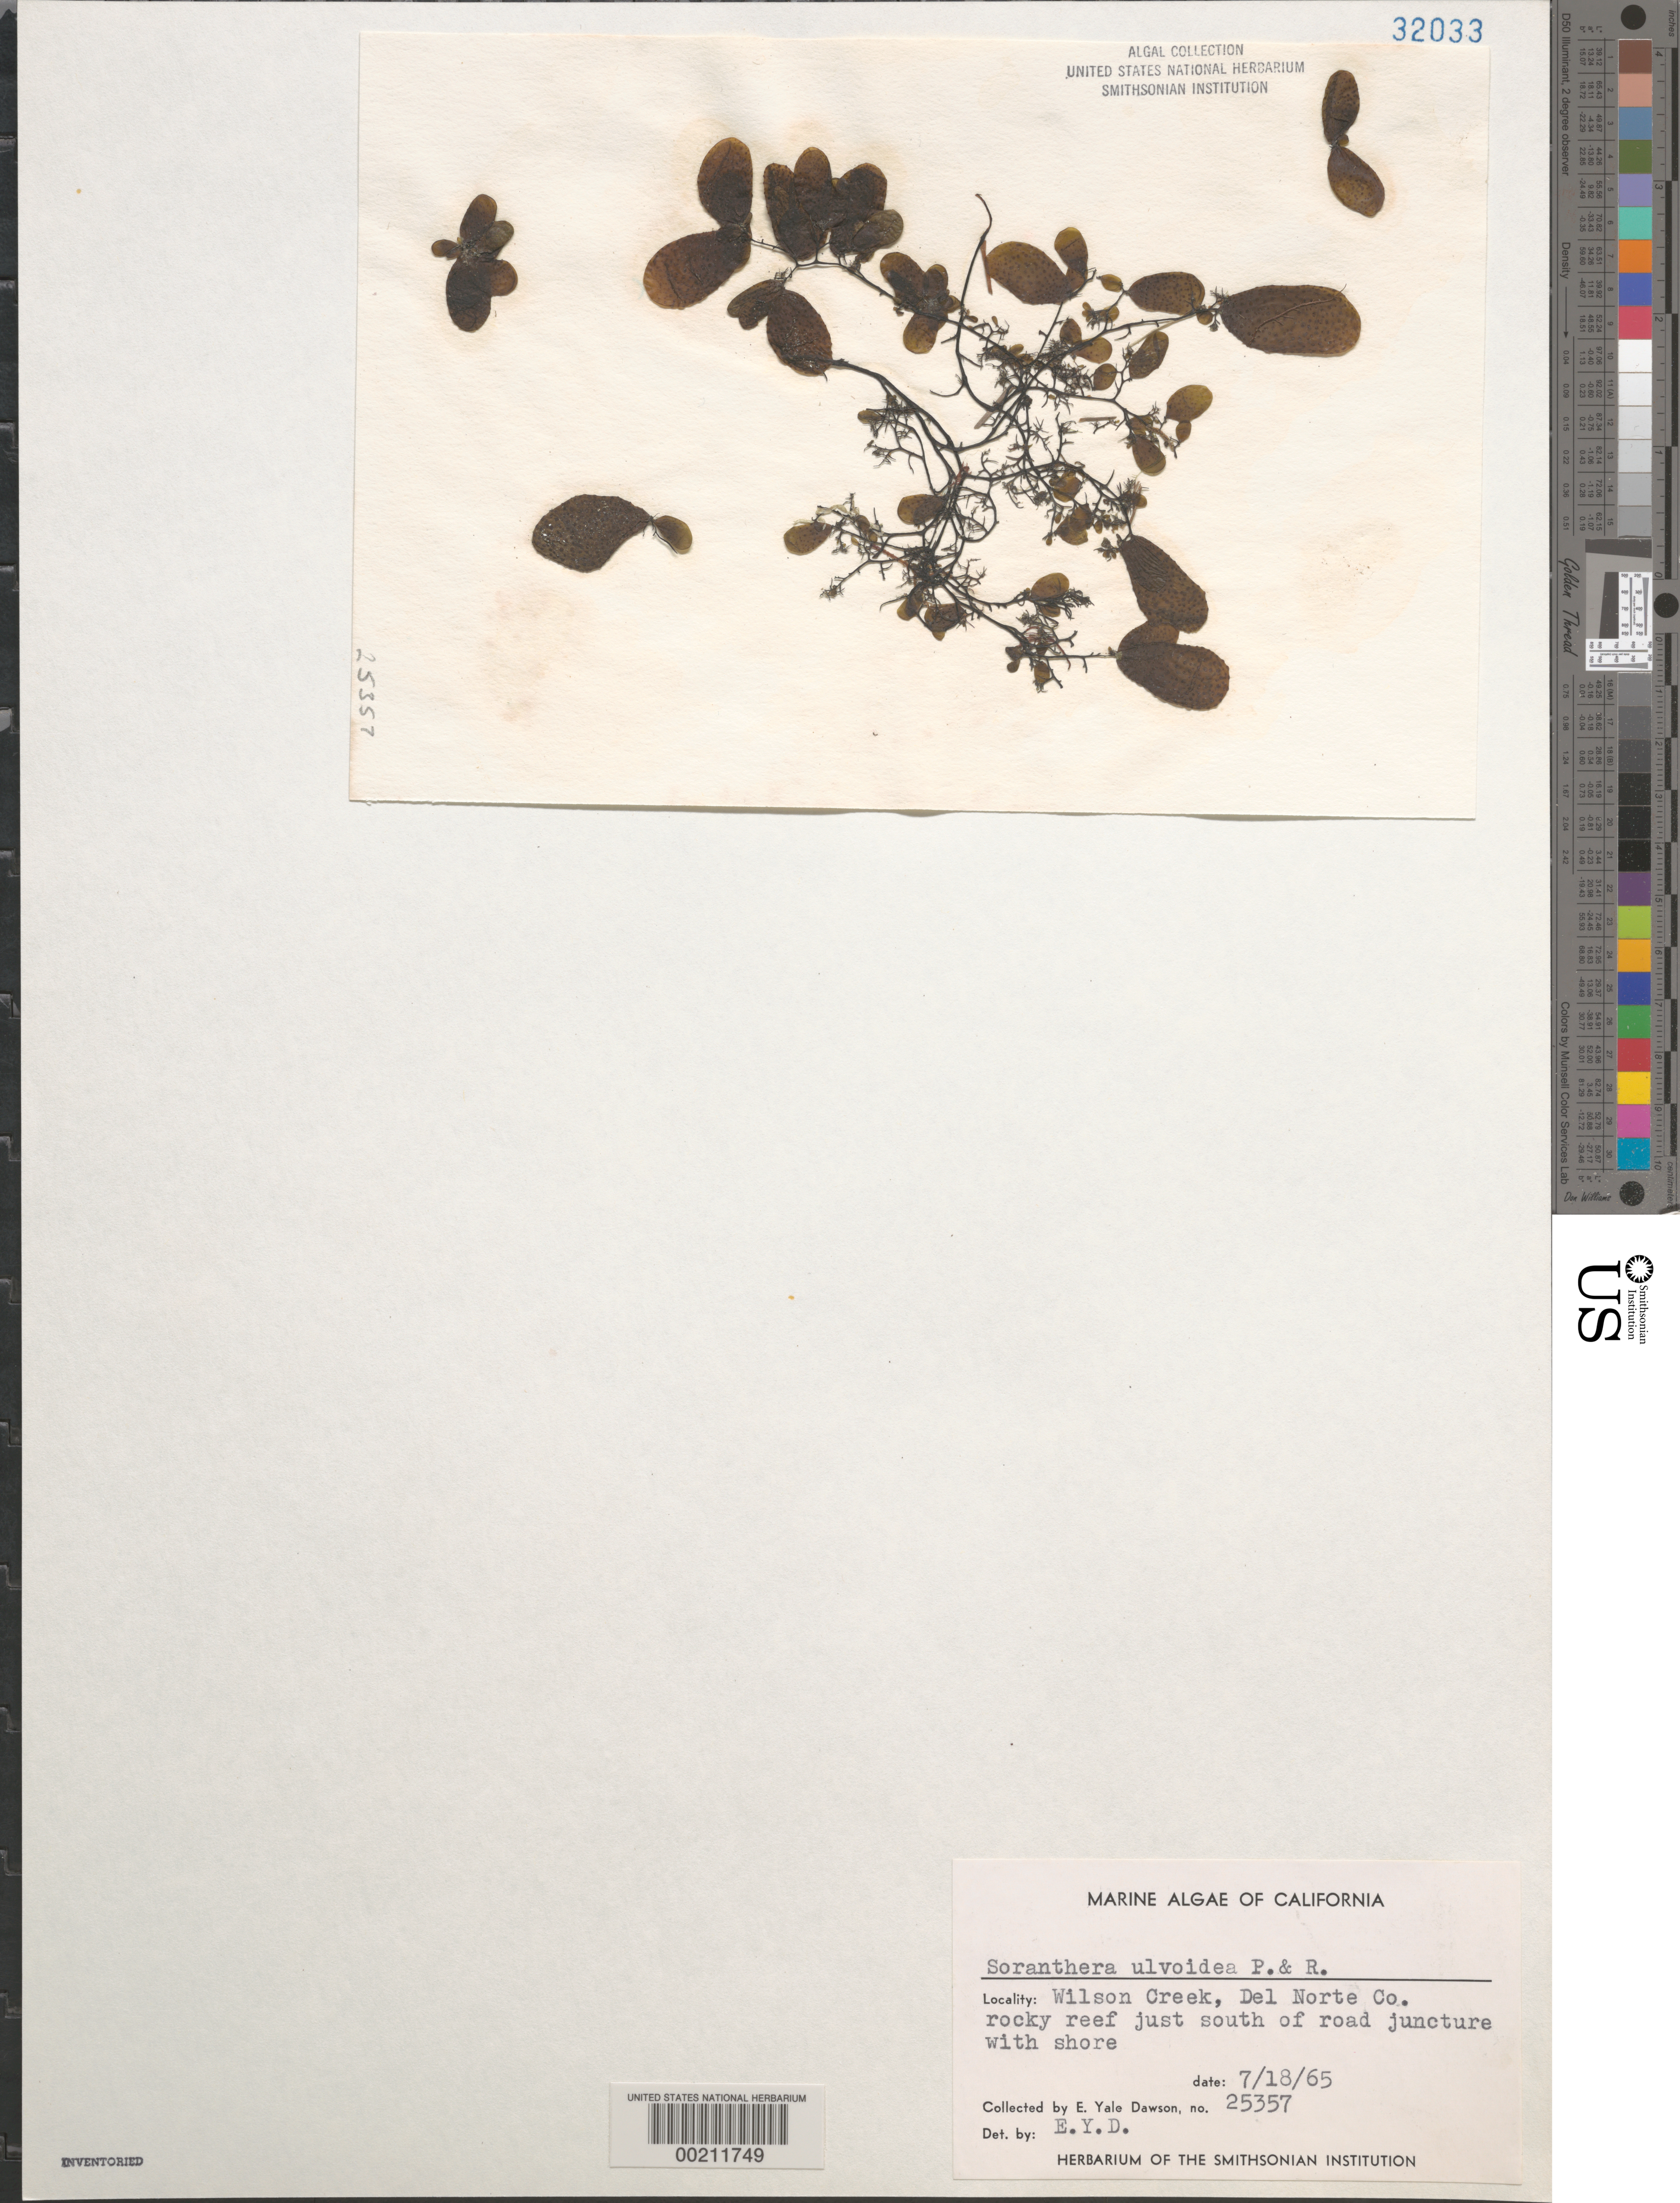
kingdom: Chromista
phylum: Ochrophyta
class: Phaeophyceae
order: Dictyosiphonales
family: Punctariaceae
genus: Soranthera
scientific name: Soranthera ulvoidea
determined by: Dawson, E. Y.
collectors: E. Y. Dawson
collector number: EYD 25657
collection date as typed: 18 Jul 1965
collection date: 1965-07-18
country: United States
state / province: California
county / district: Del Norte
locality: Wilson Creek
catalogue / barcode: US 32033